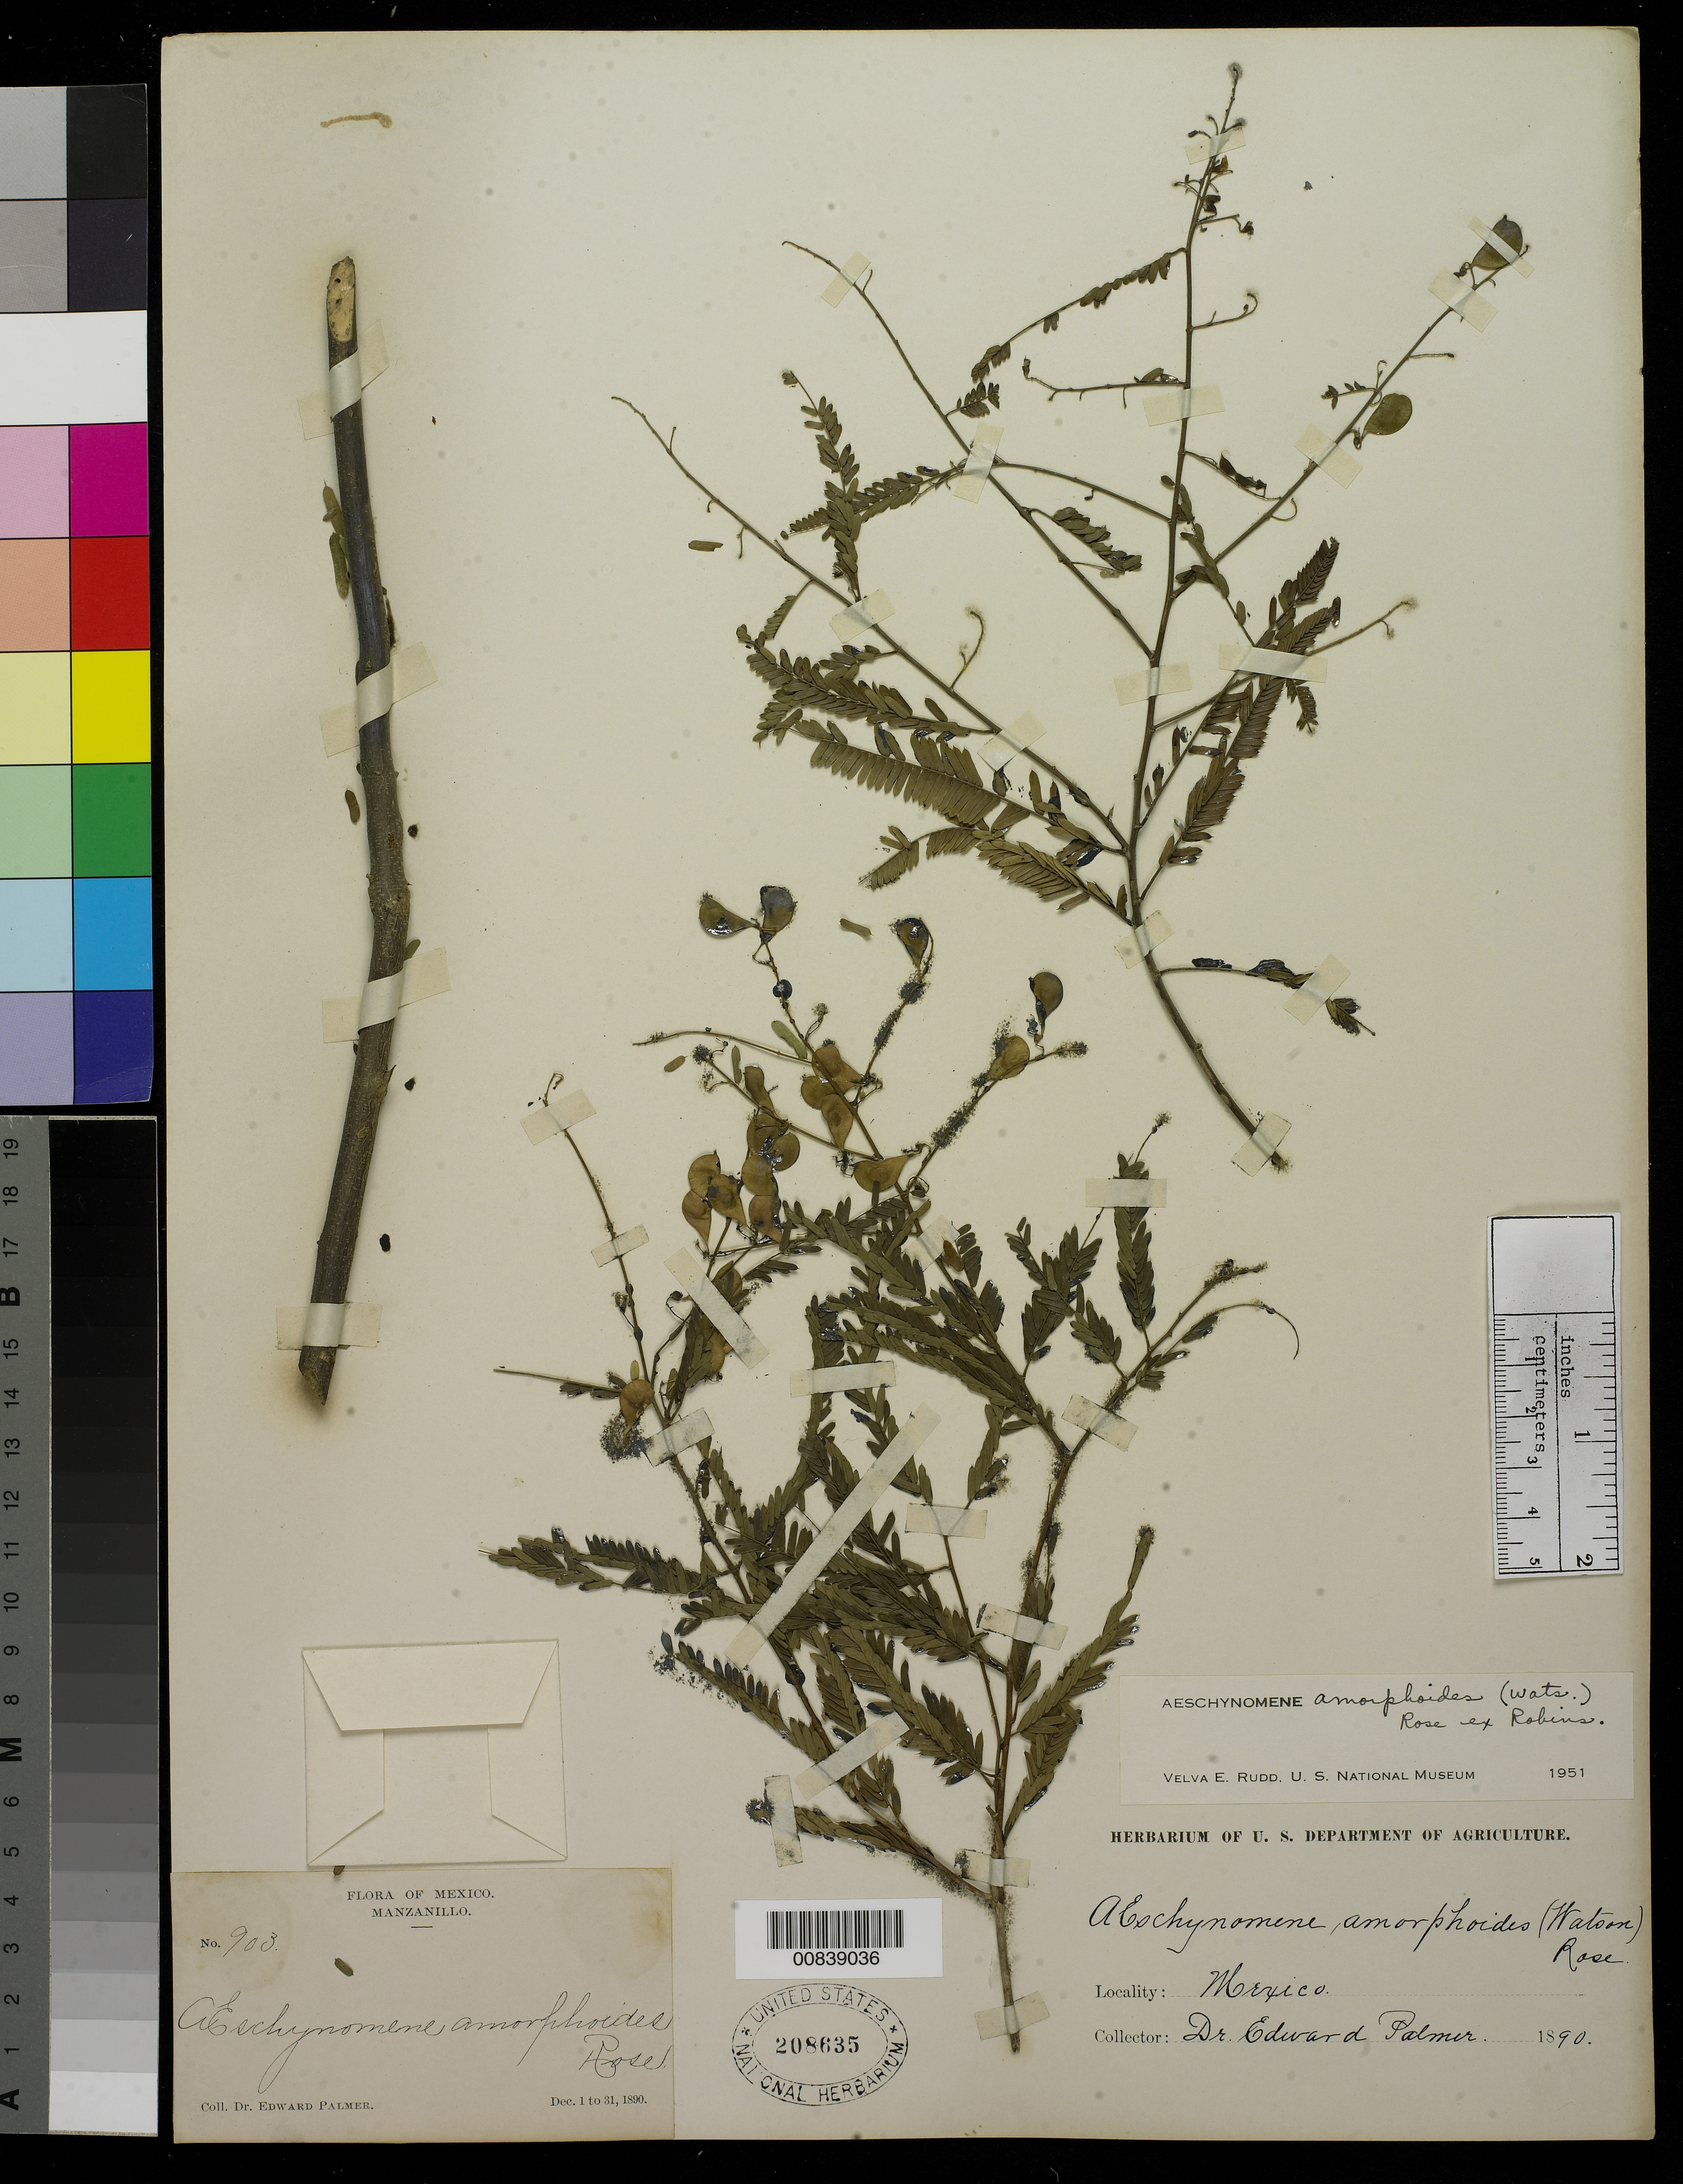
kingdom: Plantae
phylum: Tracheophyta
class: Magnoliopsida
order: Fabales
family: Fabaceae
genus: Aeschynomene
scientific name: Aeschynomene amorphoides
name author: (S. Watson) Rose ex B.L. Rob.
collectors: E. Palmer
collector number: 903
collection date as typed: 01 Dec 1890 to 31 Dec 1890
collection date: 1890-12-01/1890-12-31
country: Mexico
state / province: Colima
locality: Manzanillo, Colima.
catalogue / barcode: US 208635